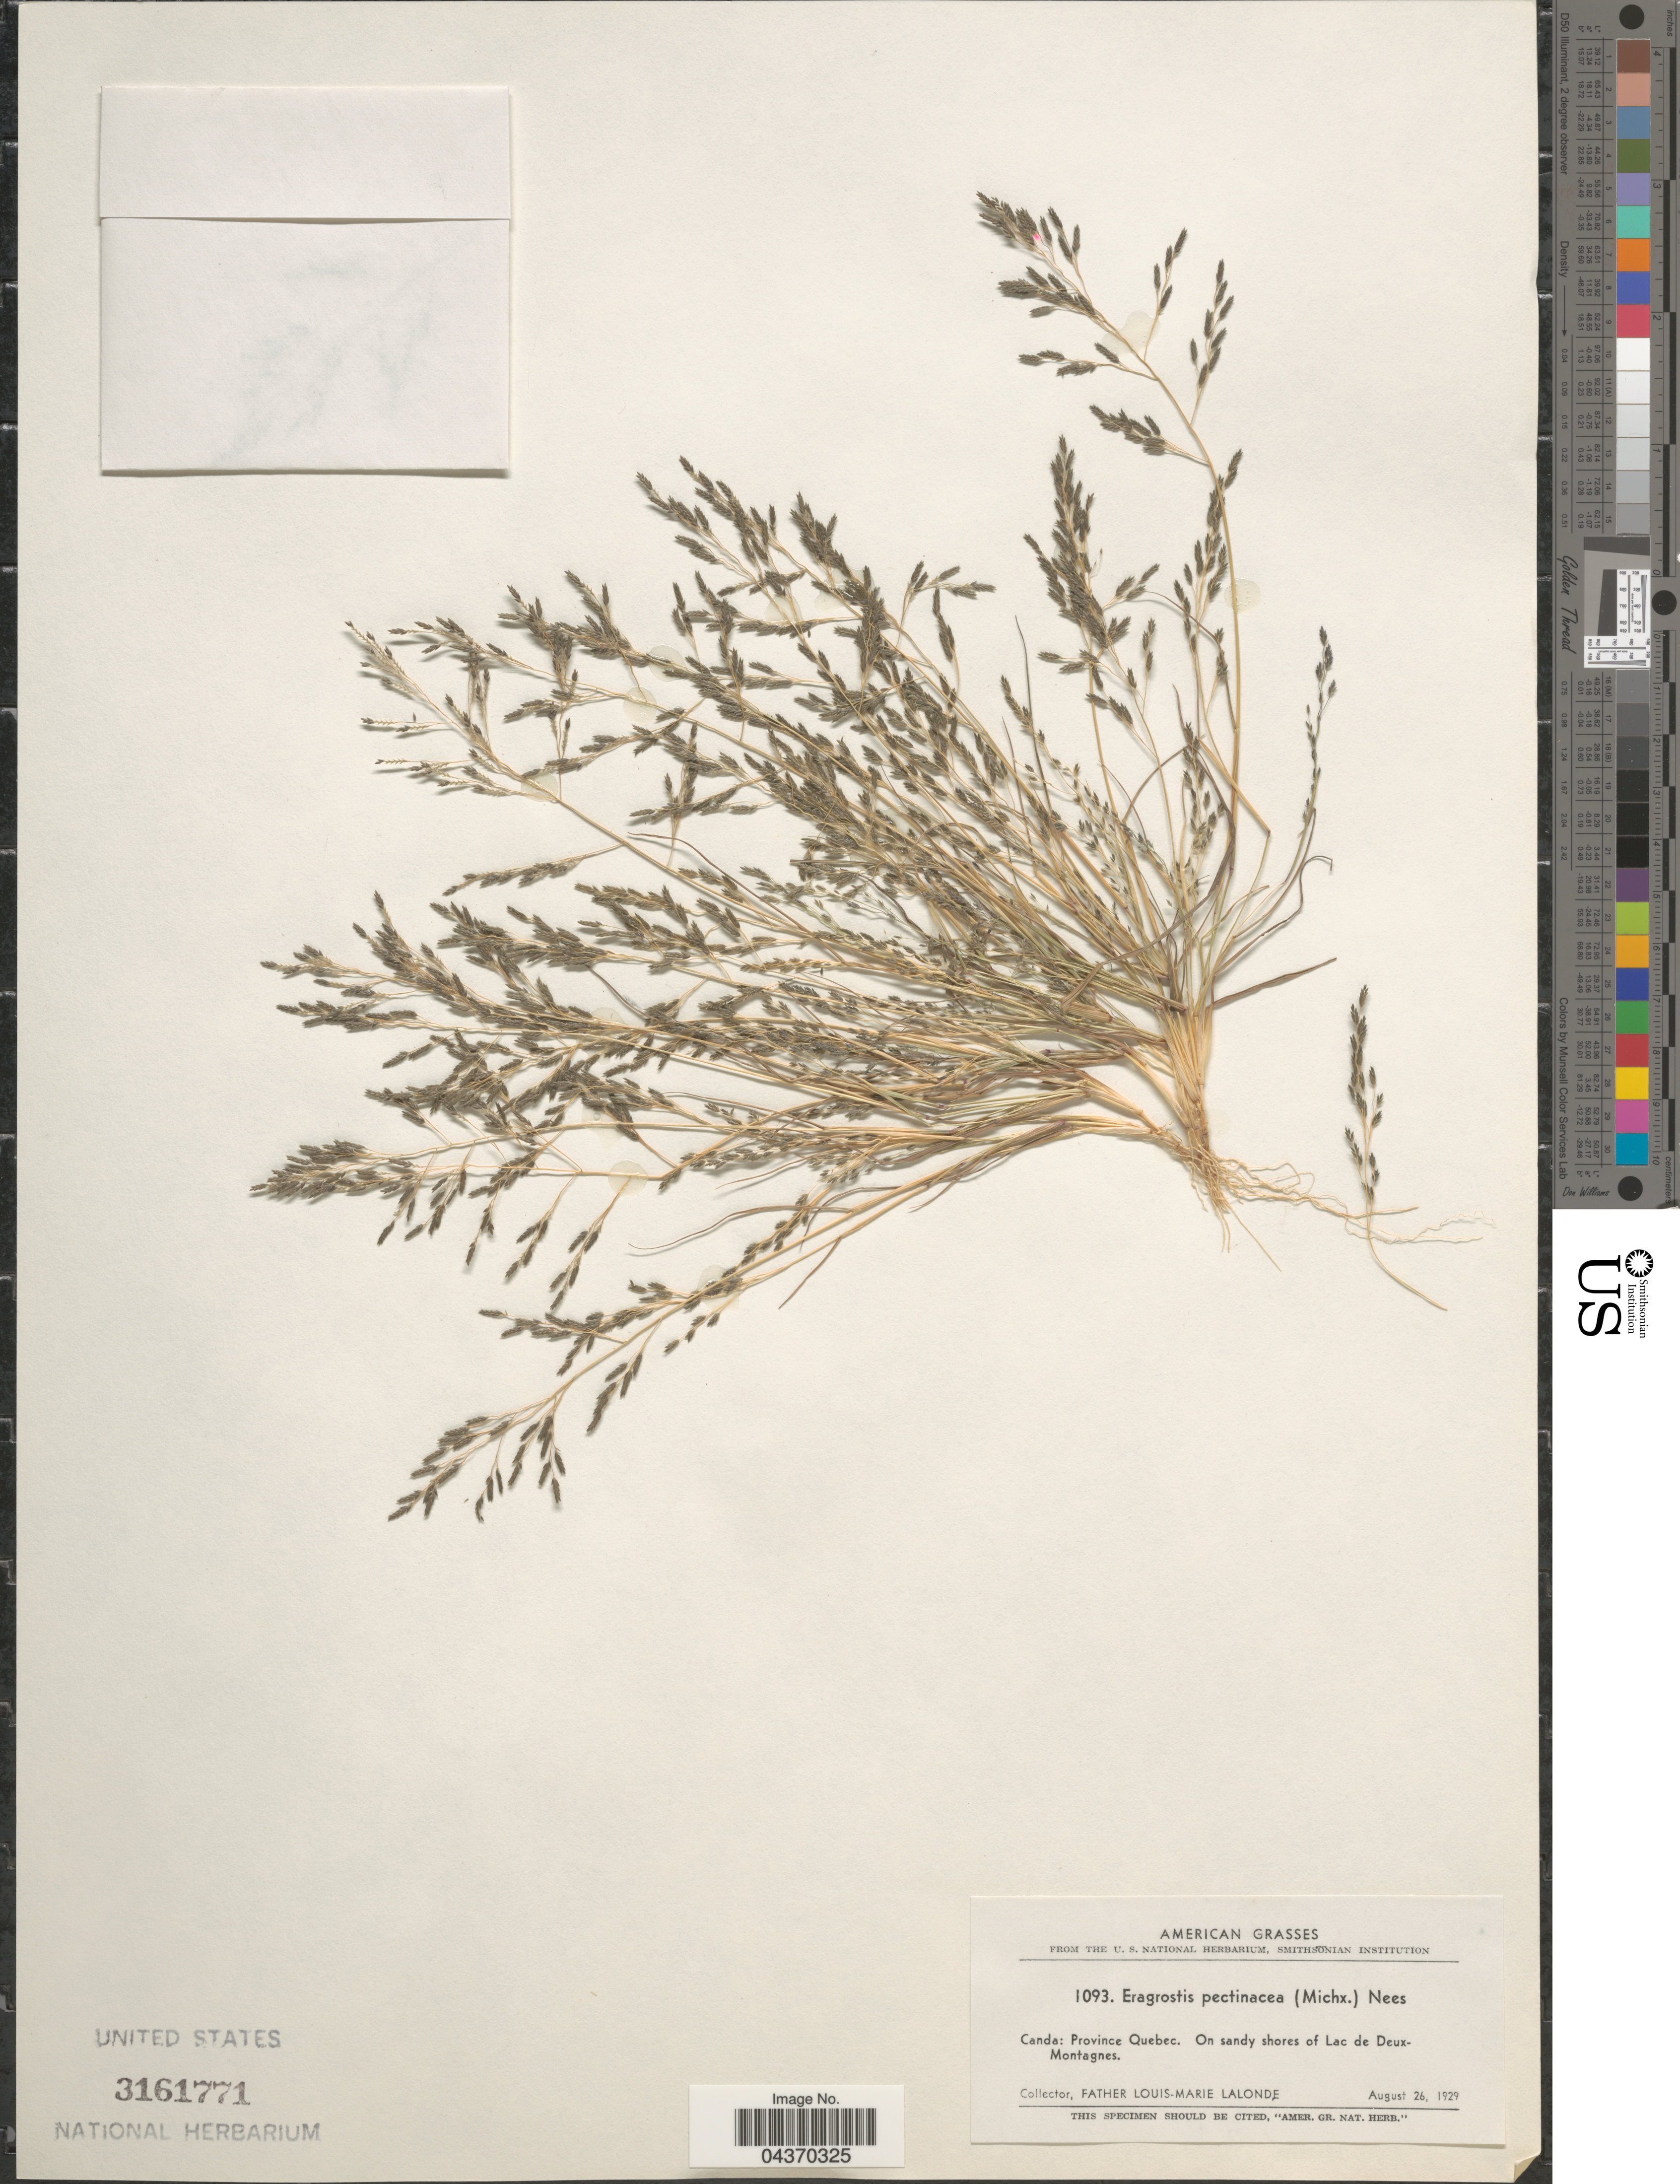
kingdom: Plantae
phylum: Tracheophyta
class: Liliopsida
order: Poales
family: Poaceae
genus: Eragrostis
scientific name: Eragrostis pectinacea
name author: (Michx.) Nees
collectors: L.-M. LaLonde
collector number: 1093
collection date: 1929-08-26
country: Canada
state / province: Quebec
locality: On sandy shores of Lac de Deux-Montagnes.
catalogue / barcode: US 3161771